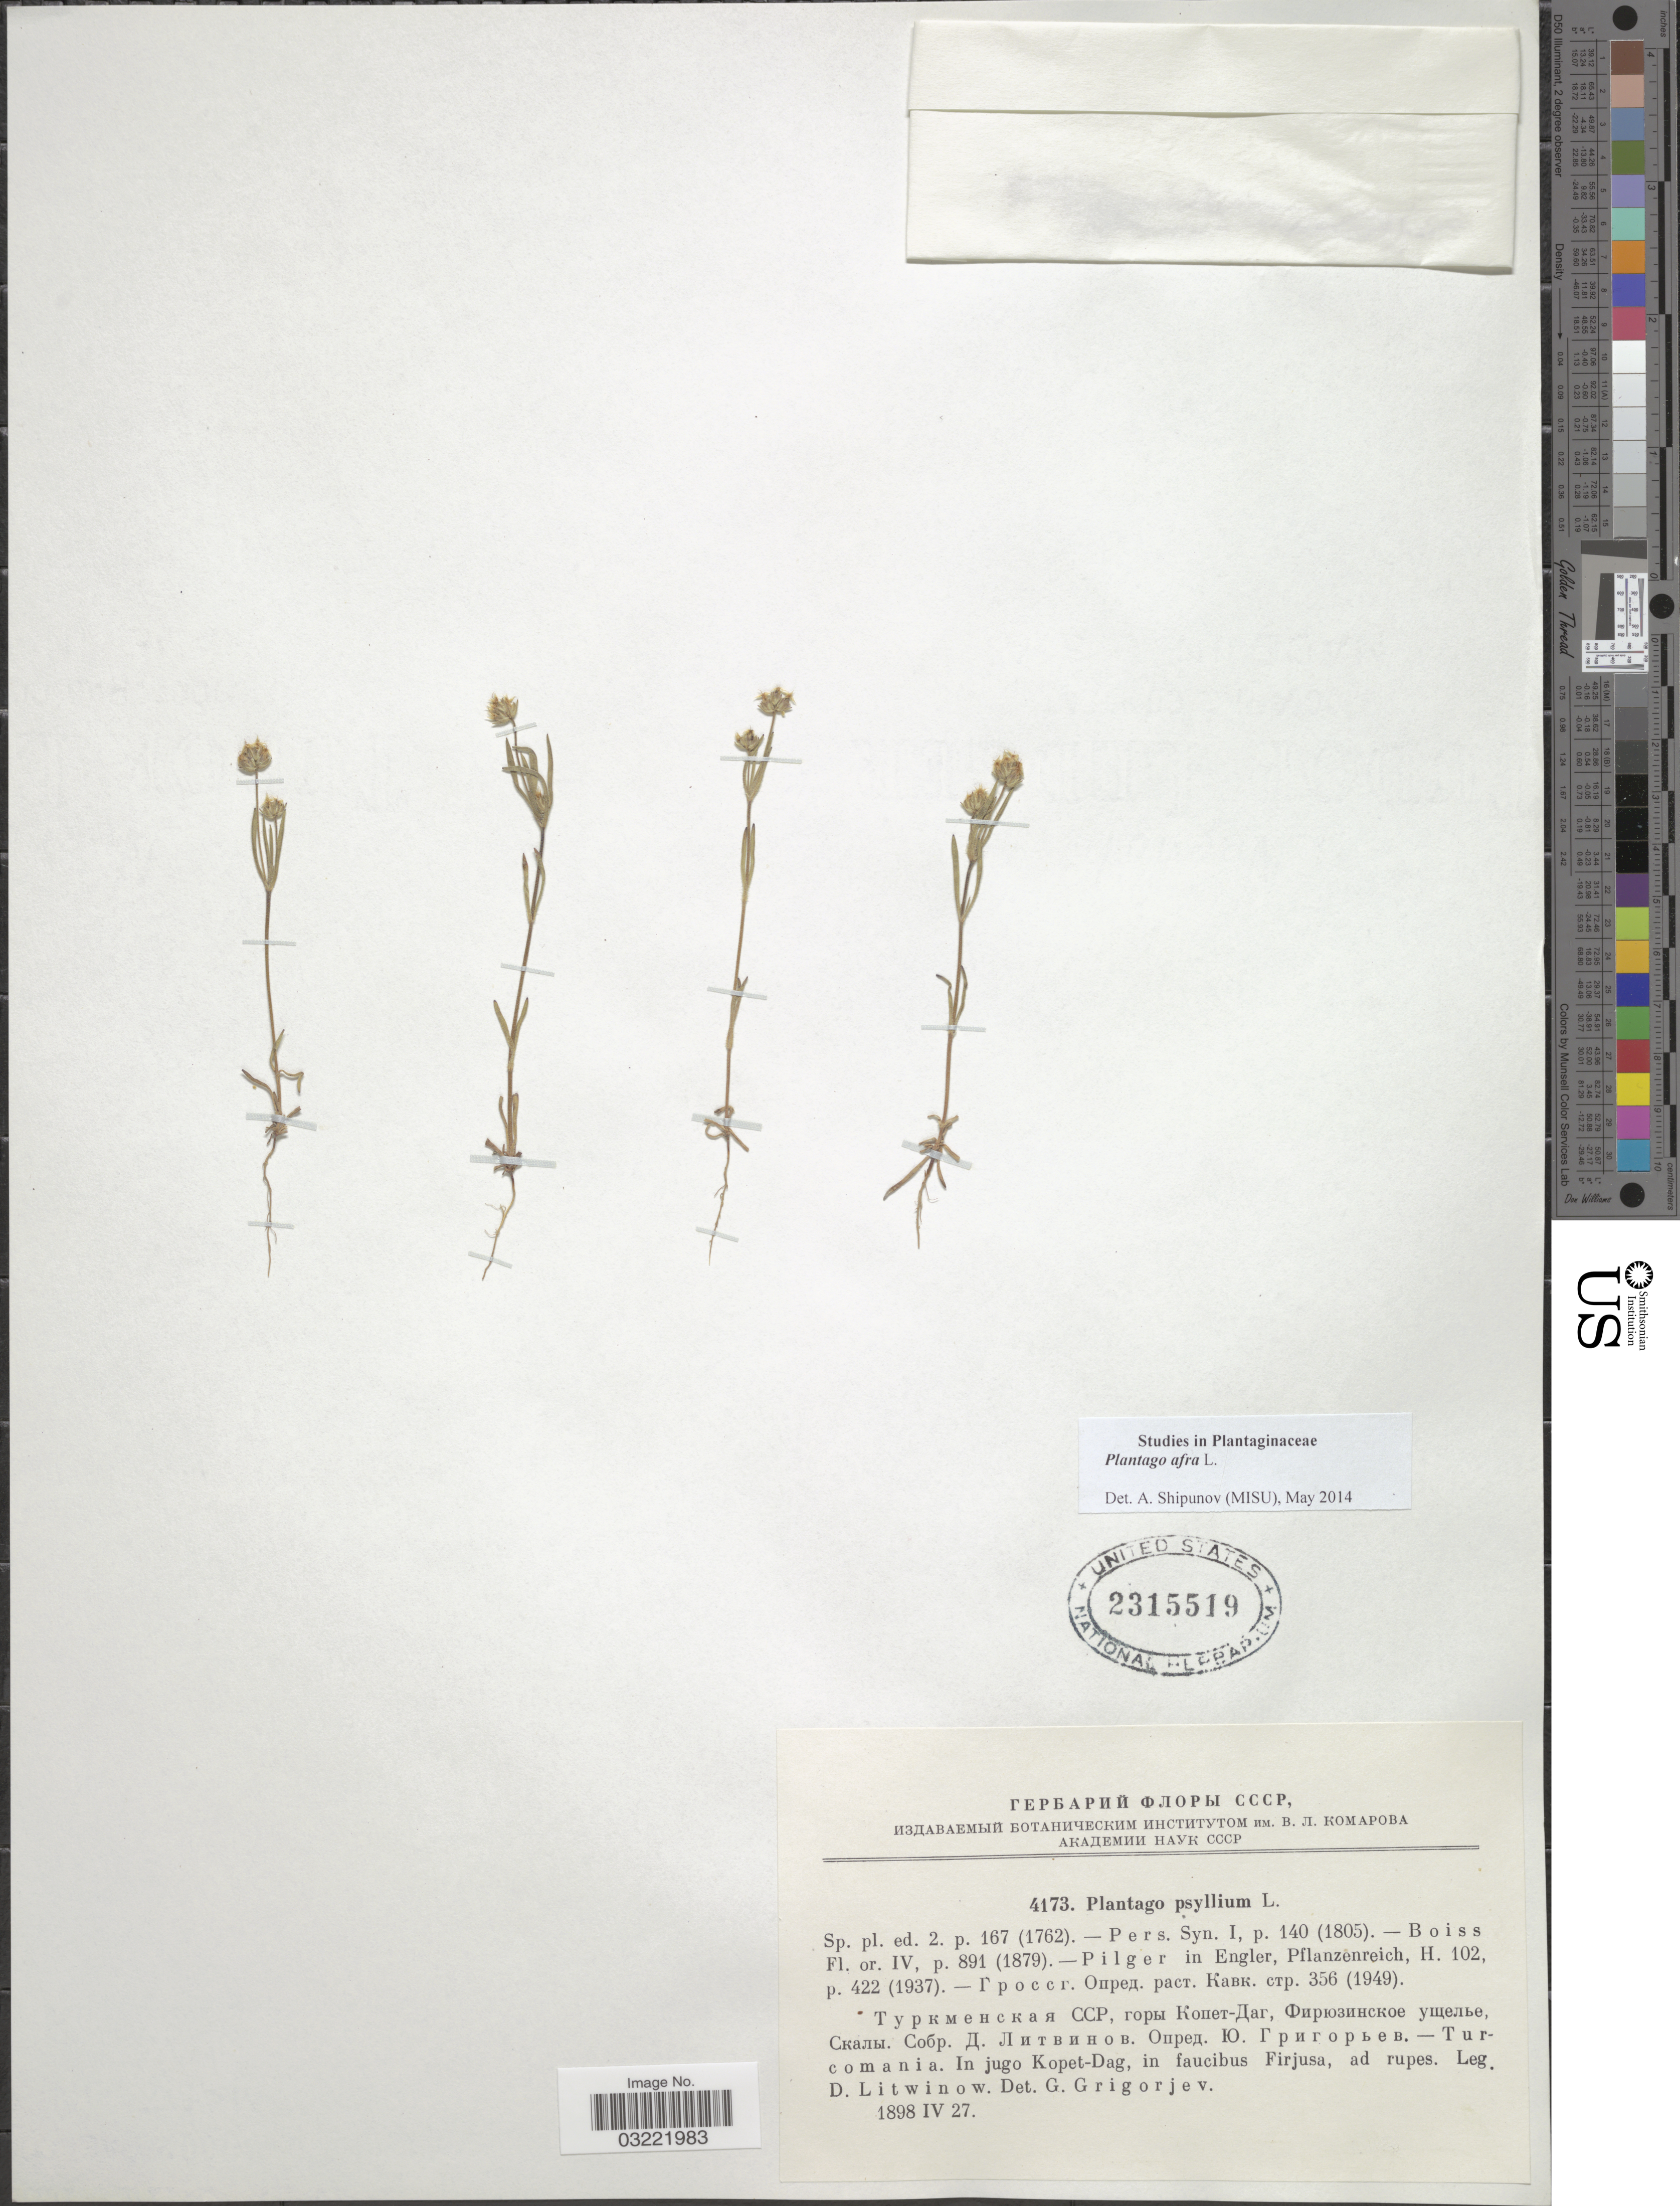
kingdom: Plantae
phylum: Tracheophyta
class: Magnoliopsida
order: Lamiales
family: Plantaginaceae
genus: Plantago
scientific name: Plantago afra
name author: L.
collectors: D. Litwinow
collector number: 4173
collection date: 1898-04-27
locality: Turcomania. In jugo Kopet-Dag, in faucibus Firjusa, ad rupes.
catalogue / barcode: US 2315519